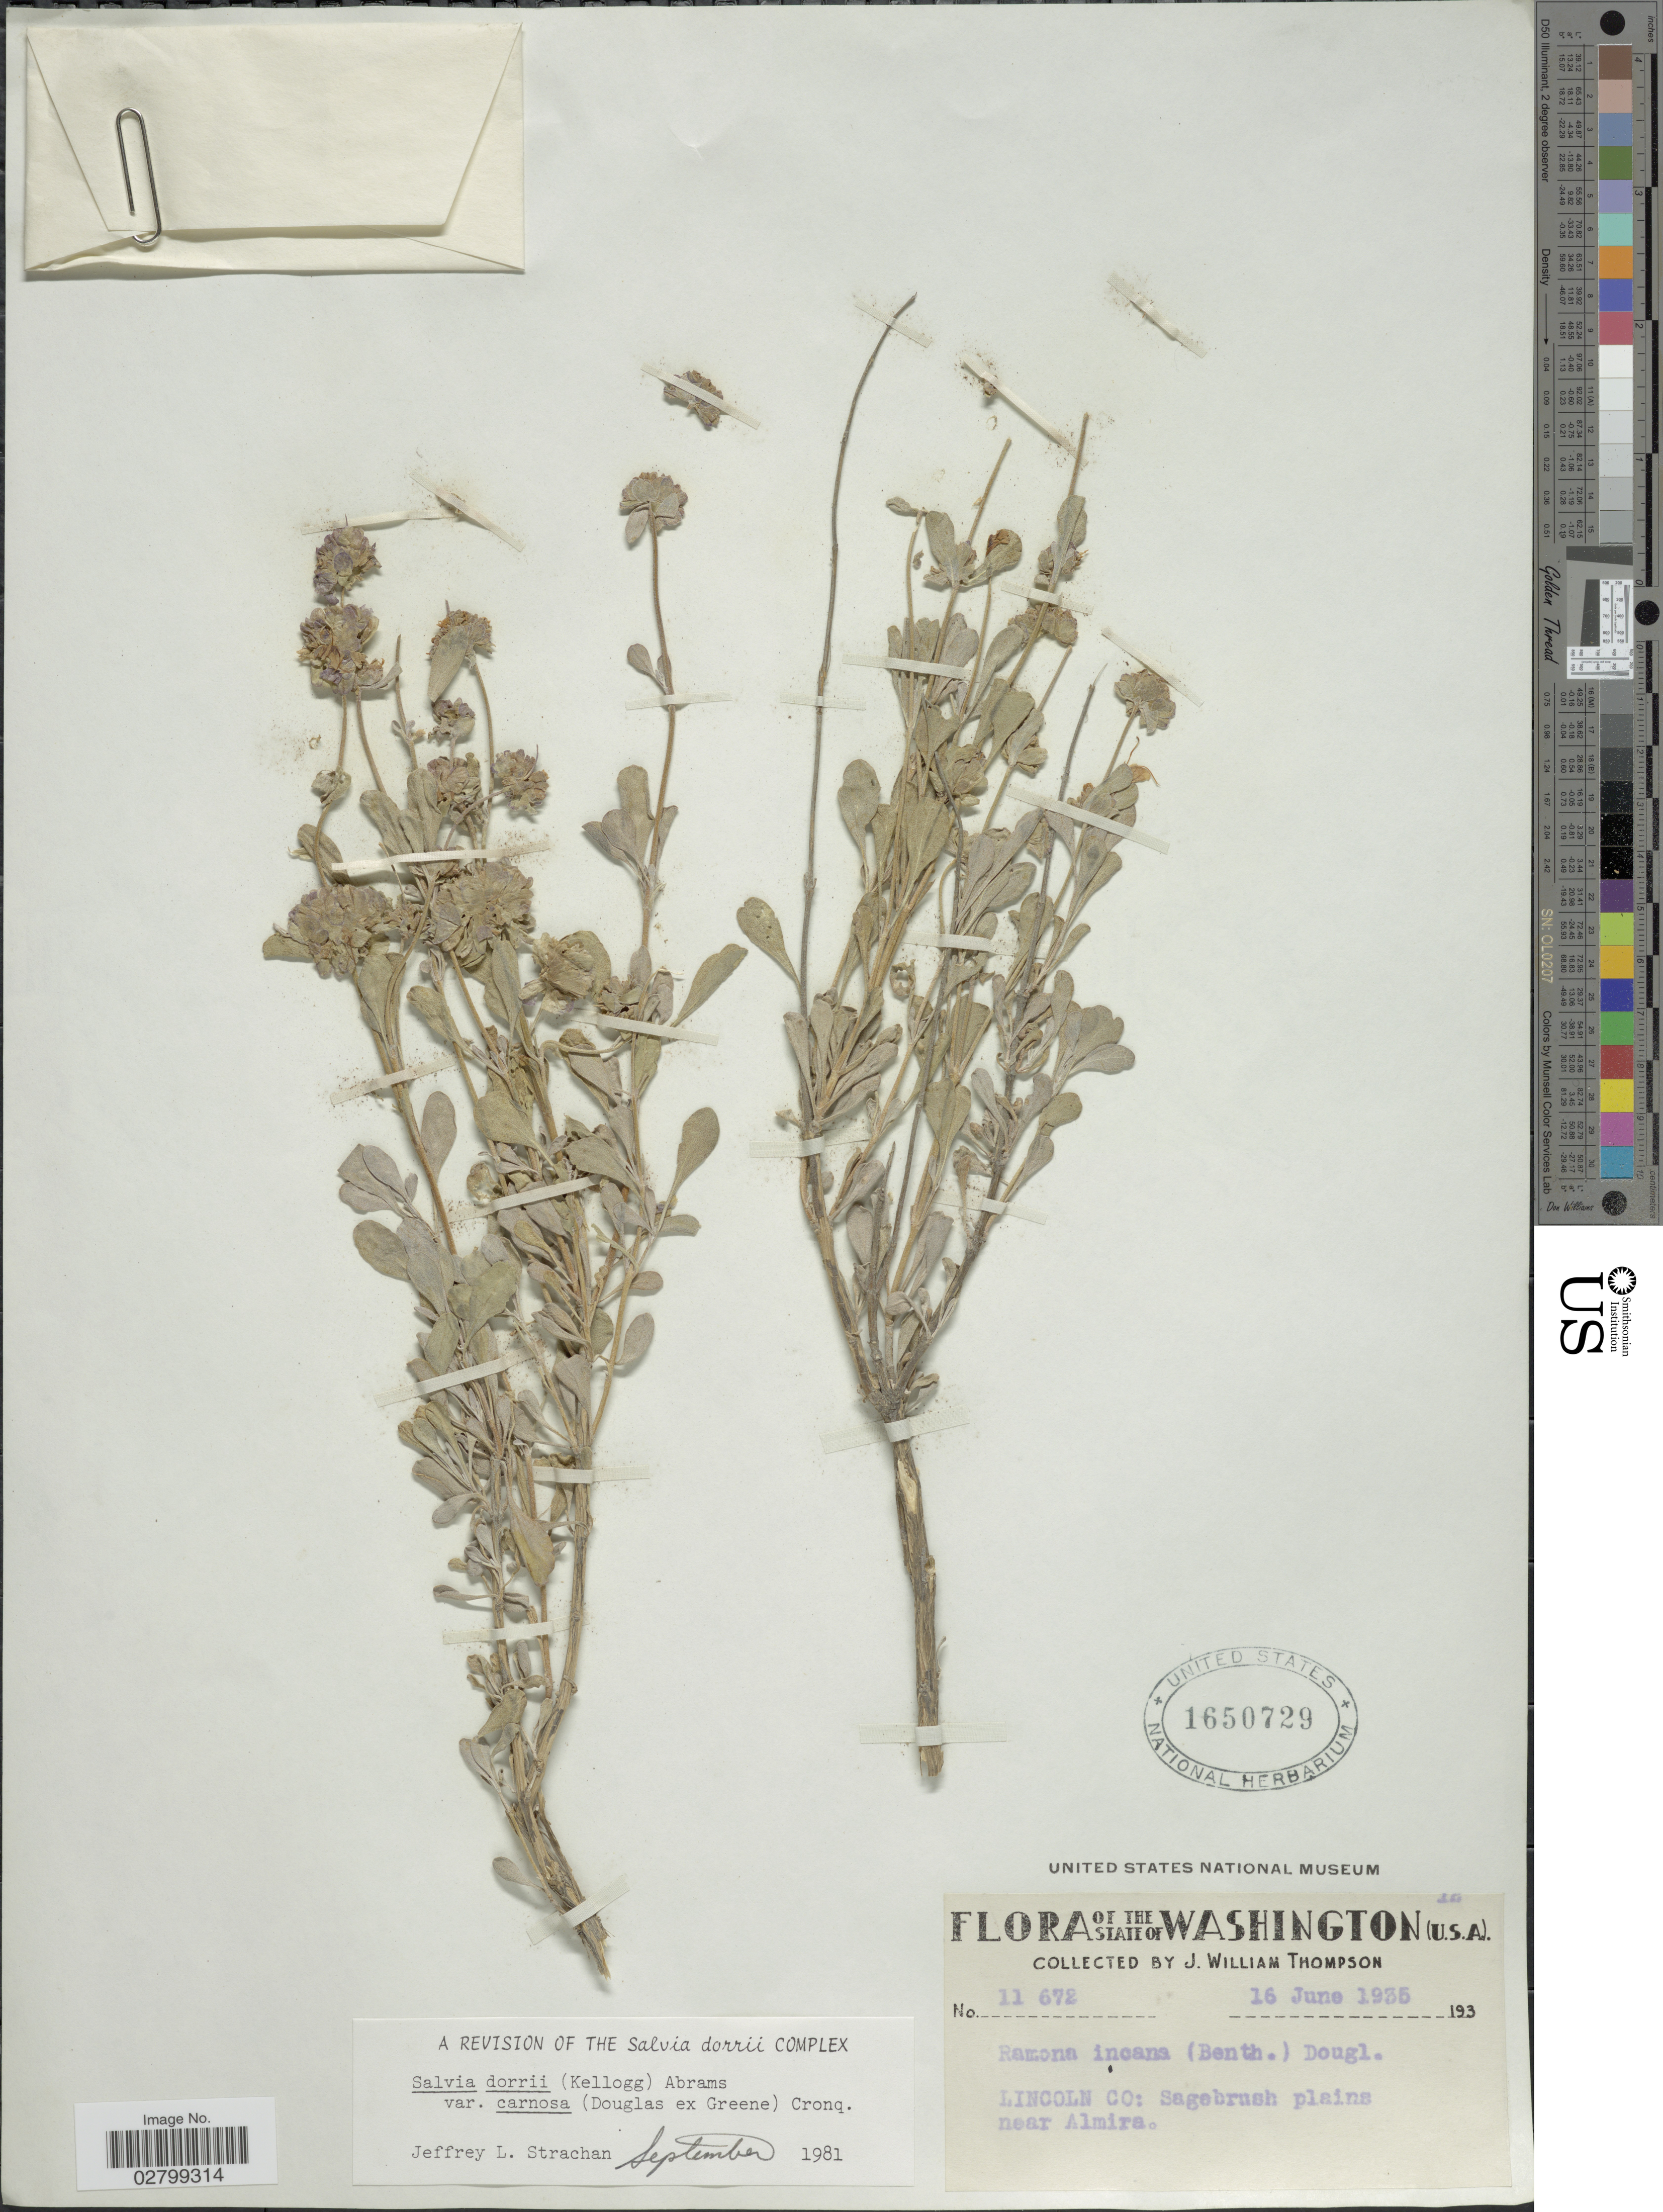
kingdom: Plantae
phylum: Tracheophyta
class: Magnoliopsida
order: Lamiales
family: Lamiaceae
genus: Salvia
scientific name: Salvia dorrii var. carnosa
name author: (Dougl.) Abrams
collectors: J. W. Thompson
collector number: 11672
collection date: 1935-06-16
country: United States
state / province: Washington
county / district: Lincoln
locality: Lincoln Co.: Sagebrush plains near Almira.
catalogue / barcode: US 1650729